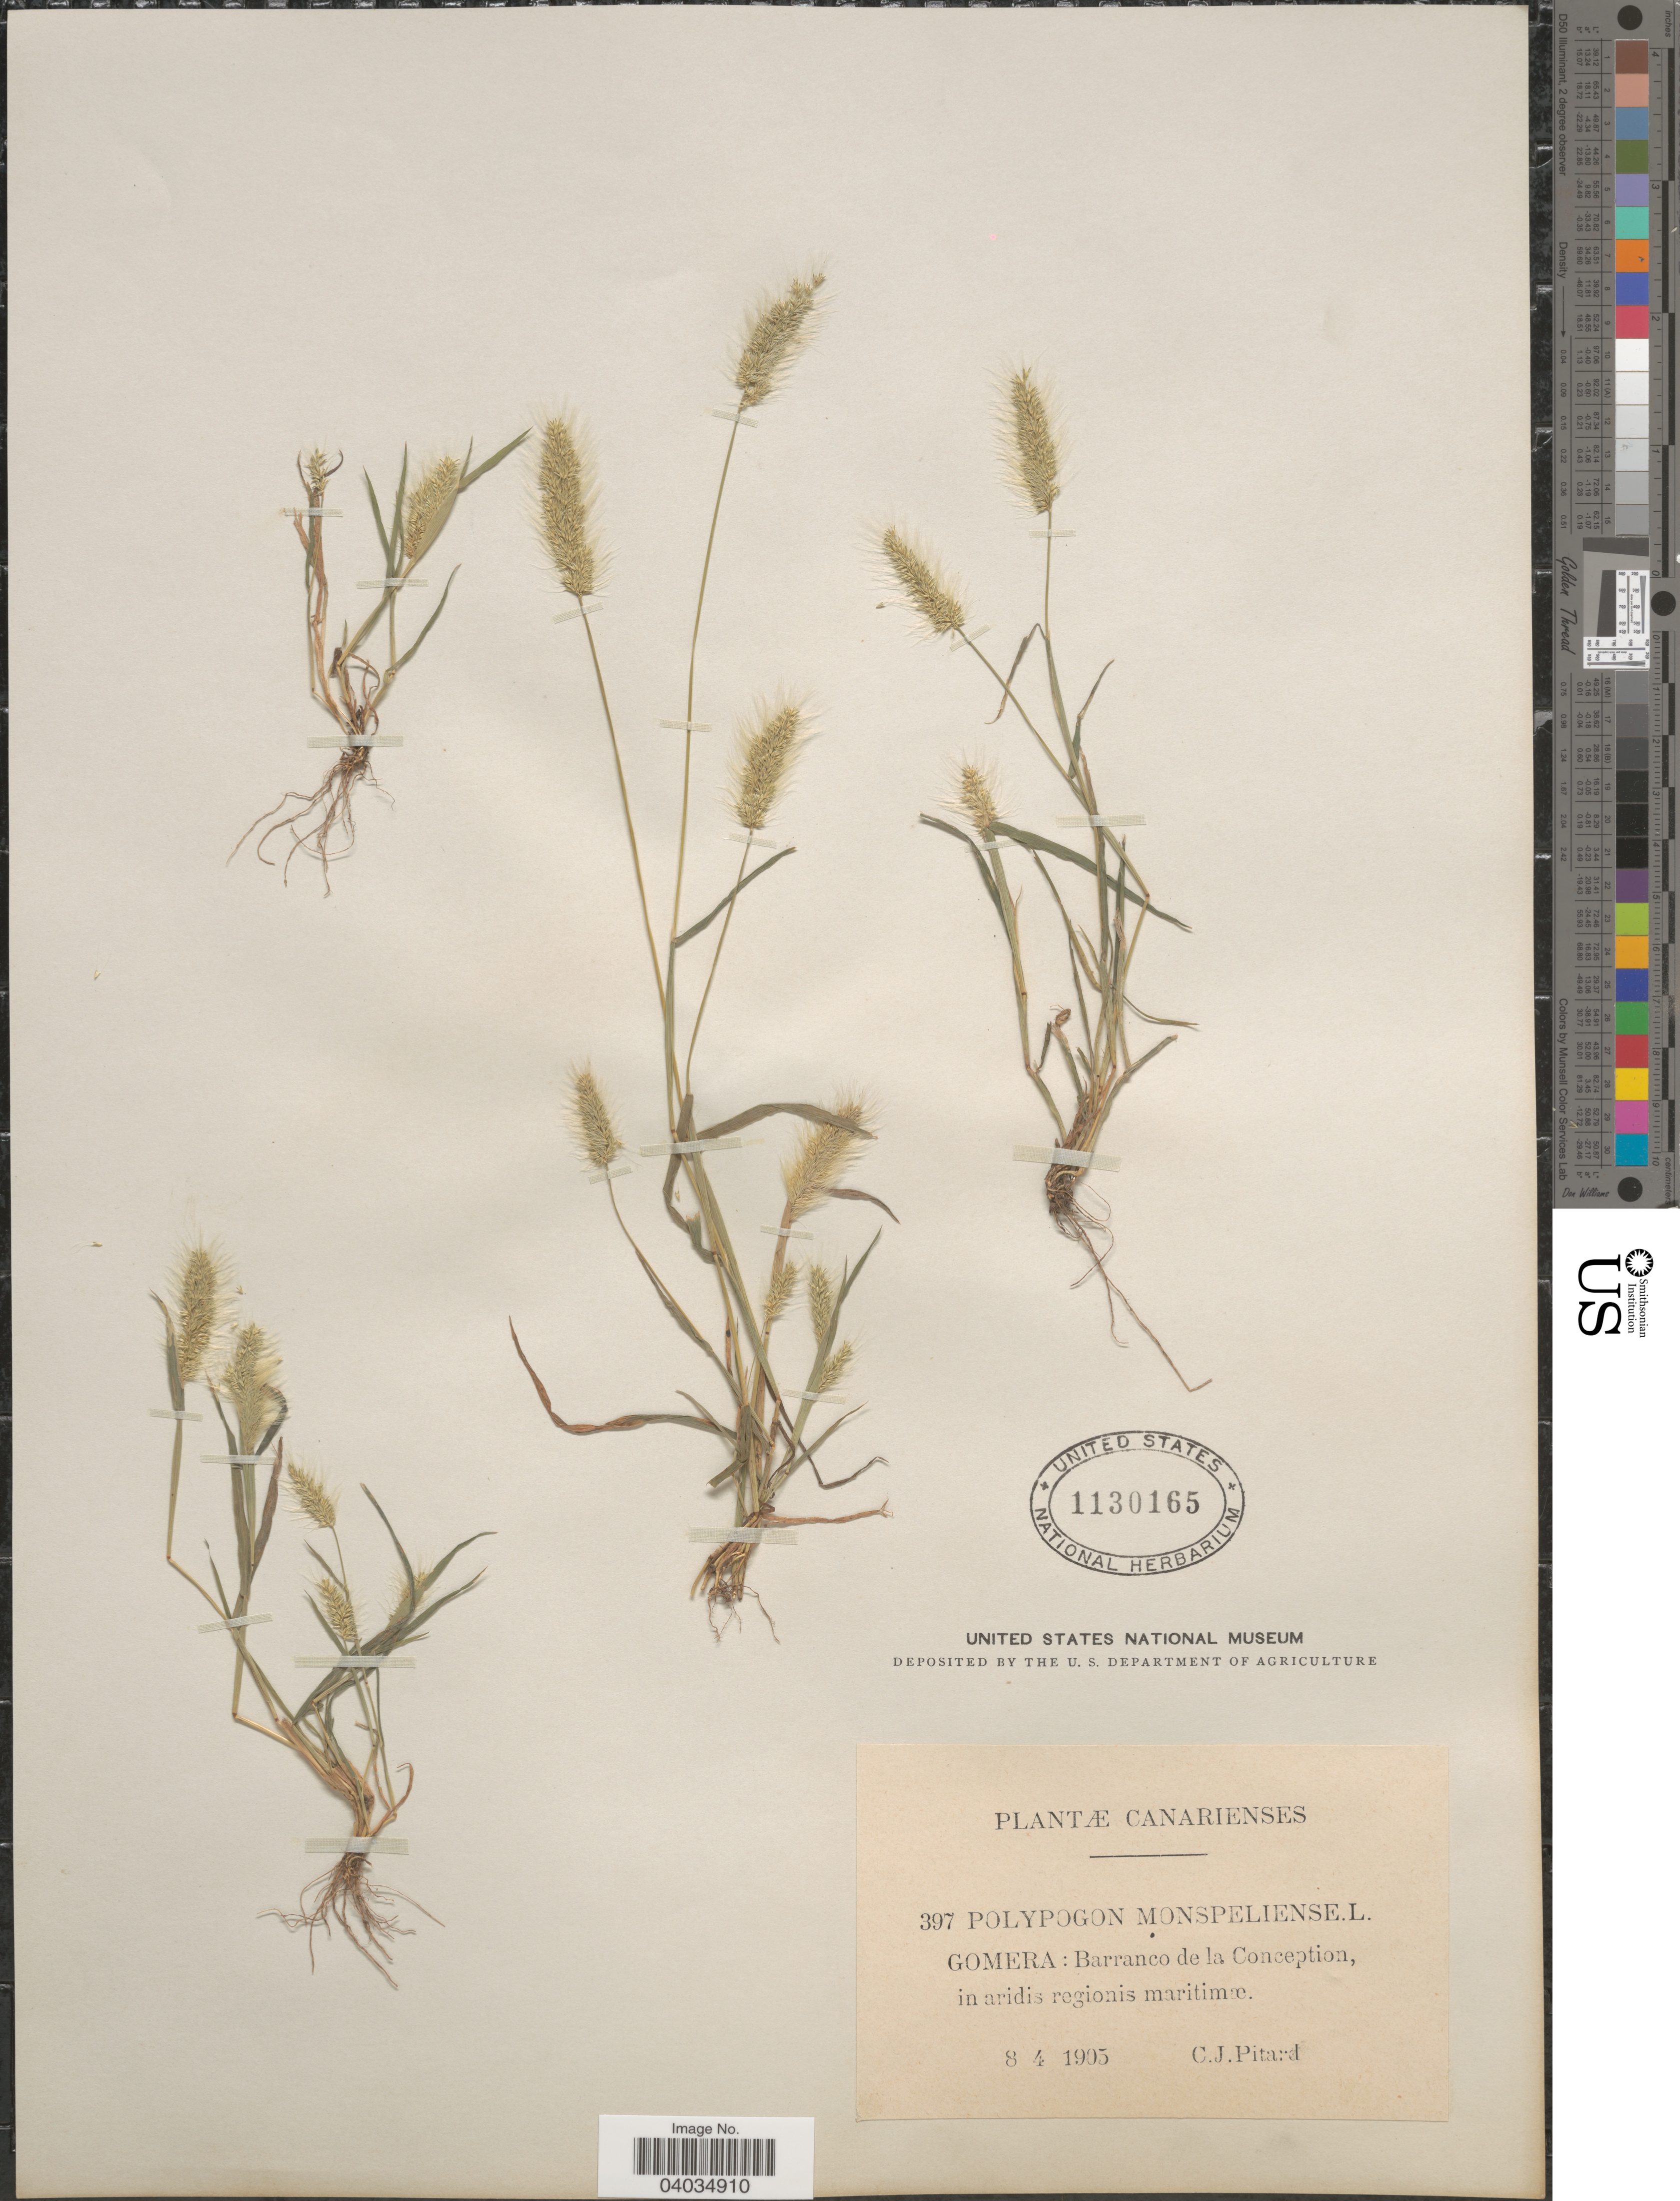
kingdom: Plantae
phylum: Tracheophyta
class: Liliopsida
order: Poales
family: Poaceae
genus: Polypogon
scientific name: Polypogon monspeliensis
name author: (L.) Desf.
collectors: C. Pitard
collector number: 397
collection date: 1905-04-08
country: Spain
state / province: Canarias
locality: Canarienses. Gomera : Barranco de la Conception, in aridis regionis maritimæ.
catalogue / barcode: US 1130165